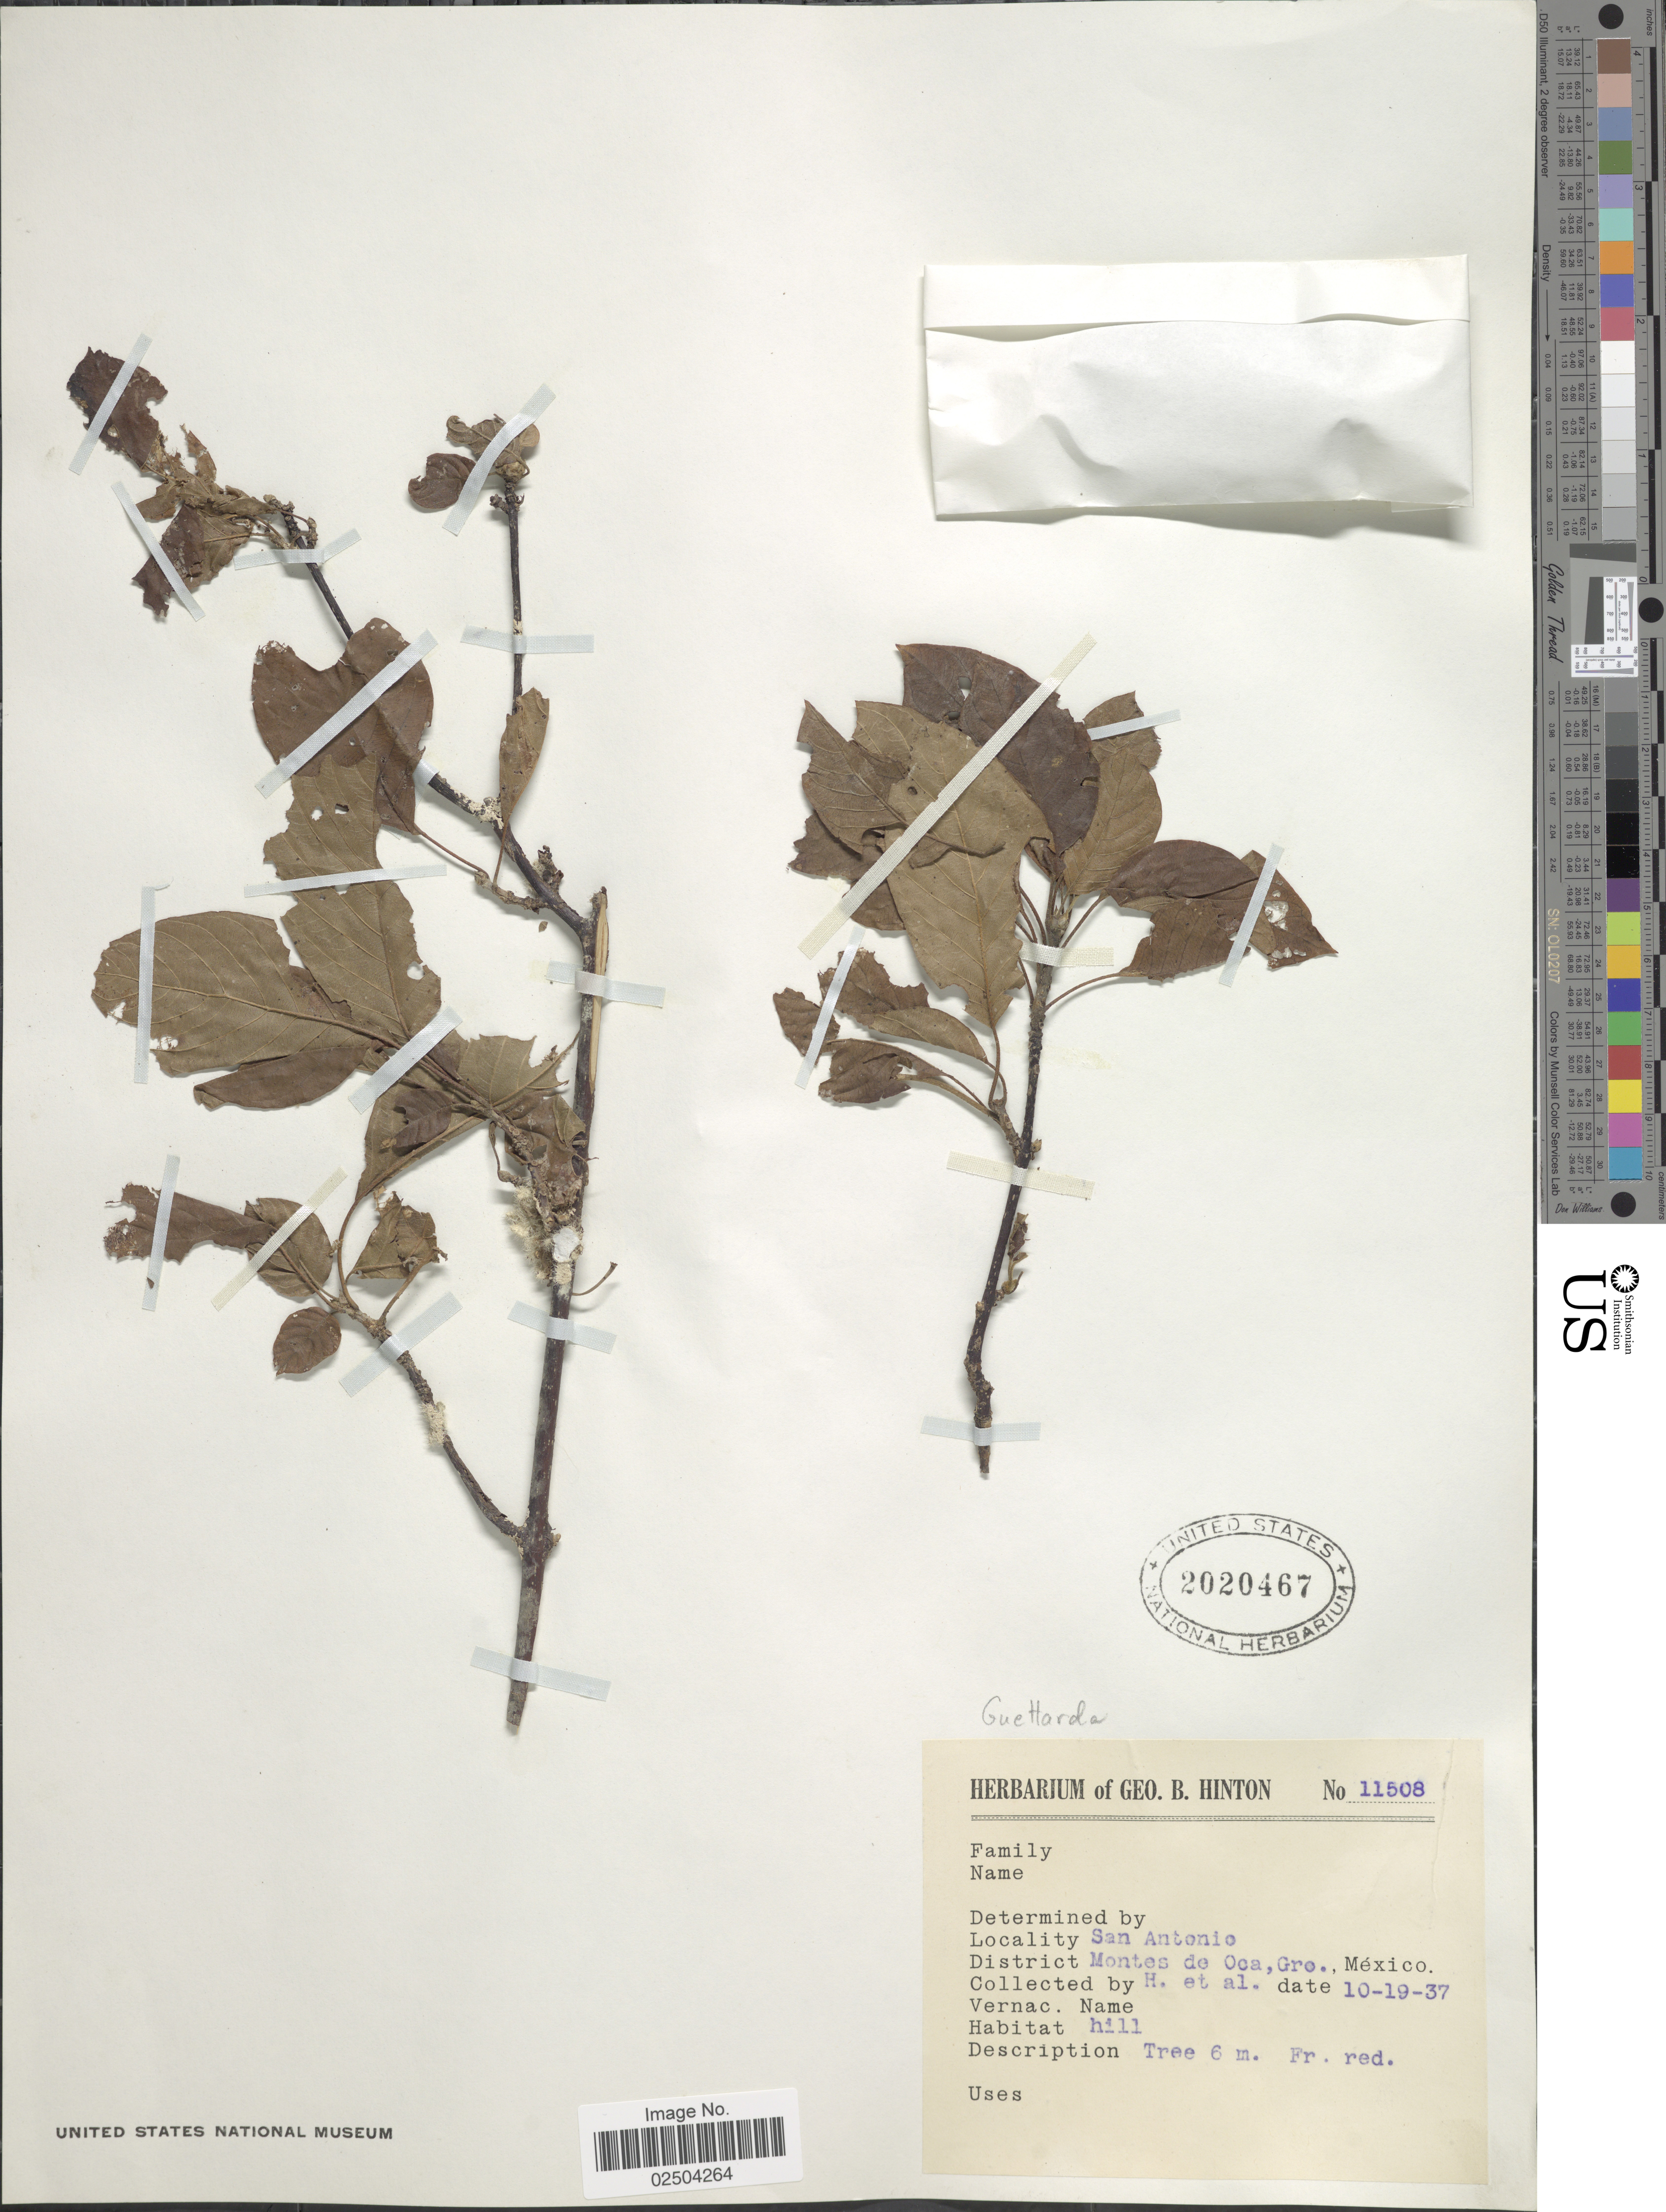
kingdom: Plantae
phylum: Tracheophyta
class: Magnoliopsida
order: Gentianales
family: Rubiaceae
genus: Guettarda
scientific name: Guettarda sp.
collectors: G. B. Hinton & et al.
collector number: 11508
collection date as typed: Transcribed d/m/y: 19/10/37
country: Mexico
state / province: Guerrero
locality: San Antonio, District Montes de Oca, Gro., Mexico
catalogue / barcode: US 2020467